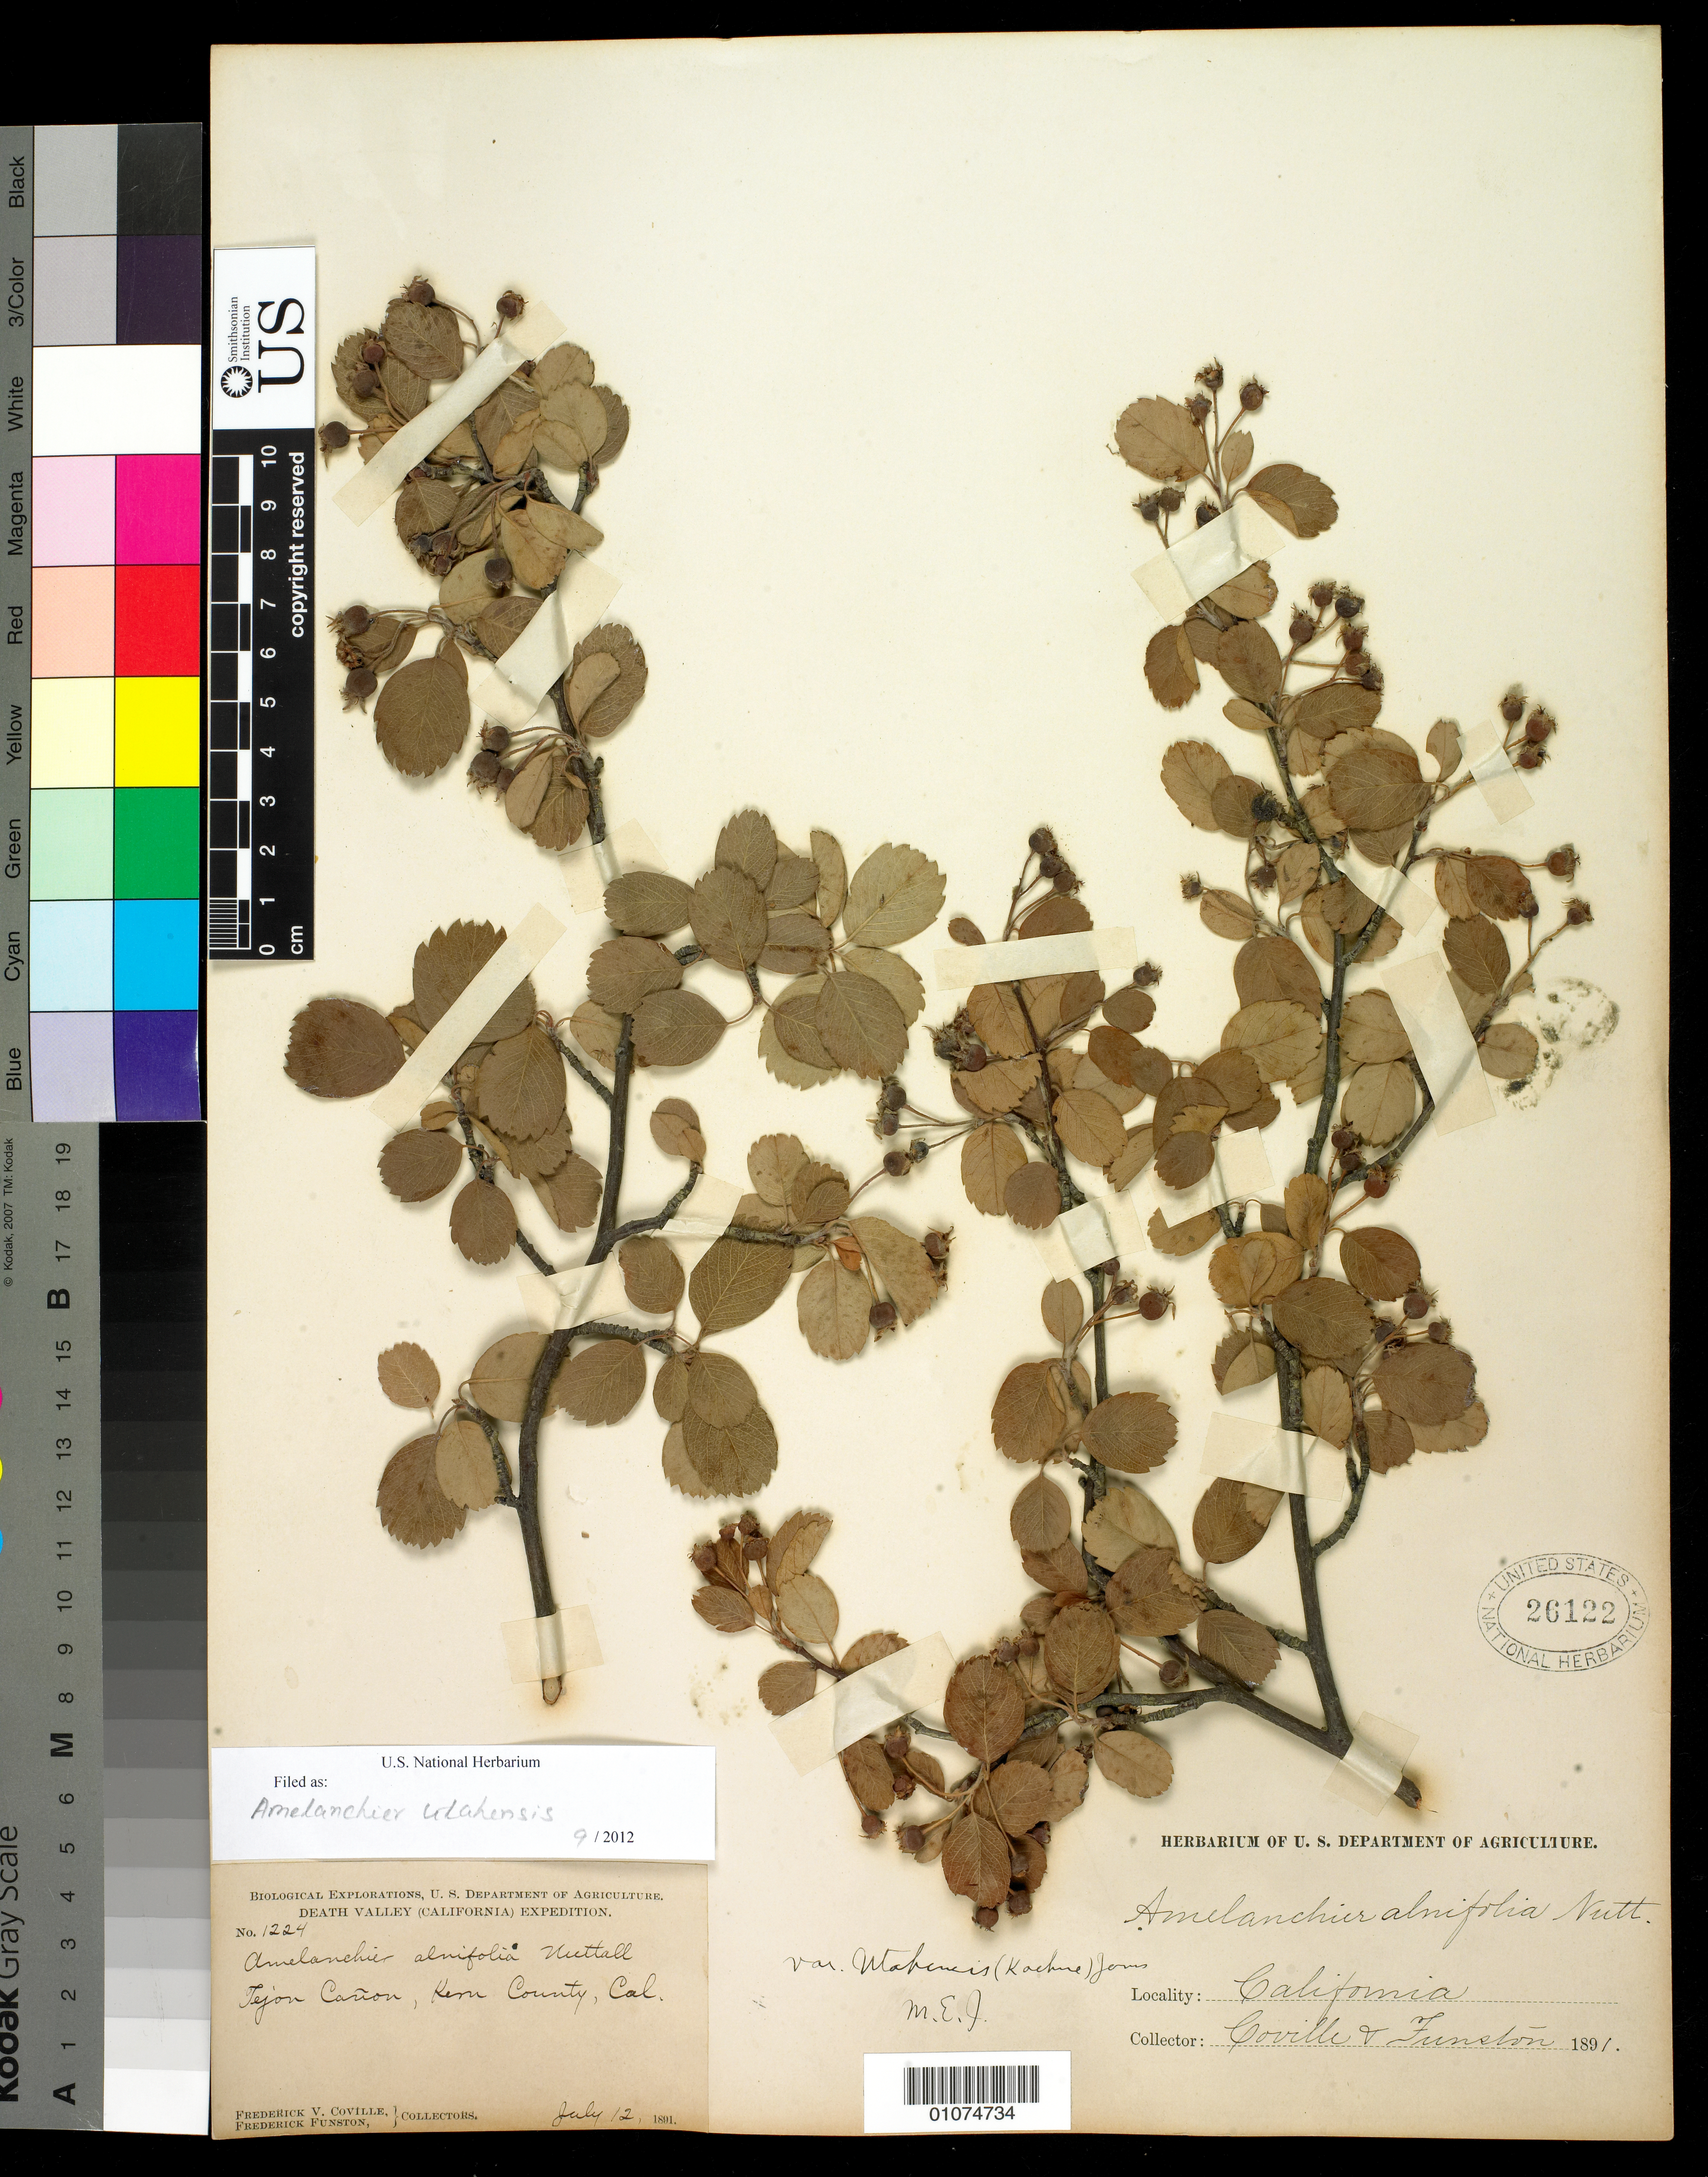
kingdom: Plantae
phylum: Tracheophyta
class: Magnoliopsida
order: Rosales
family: Rosaceae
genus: Amelanchier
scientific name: Amelanchier utahensis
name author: Koehne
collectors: F. V. Coville & F. Funston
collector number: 1224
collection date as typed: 12 Jul 1891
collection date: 1891-07-12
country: United States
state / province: California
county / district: Kern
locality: Tejon Canyon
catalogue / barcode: US 26122